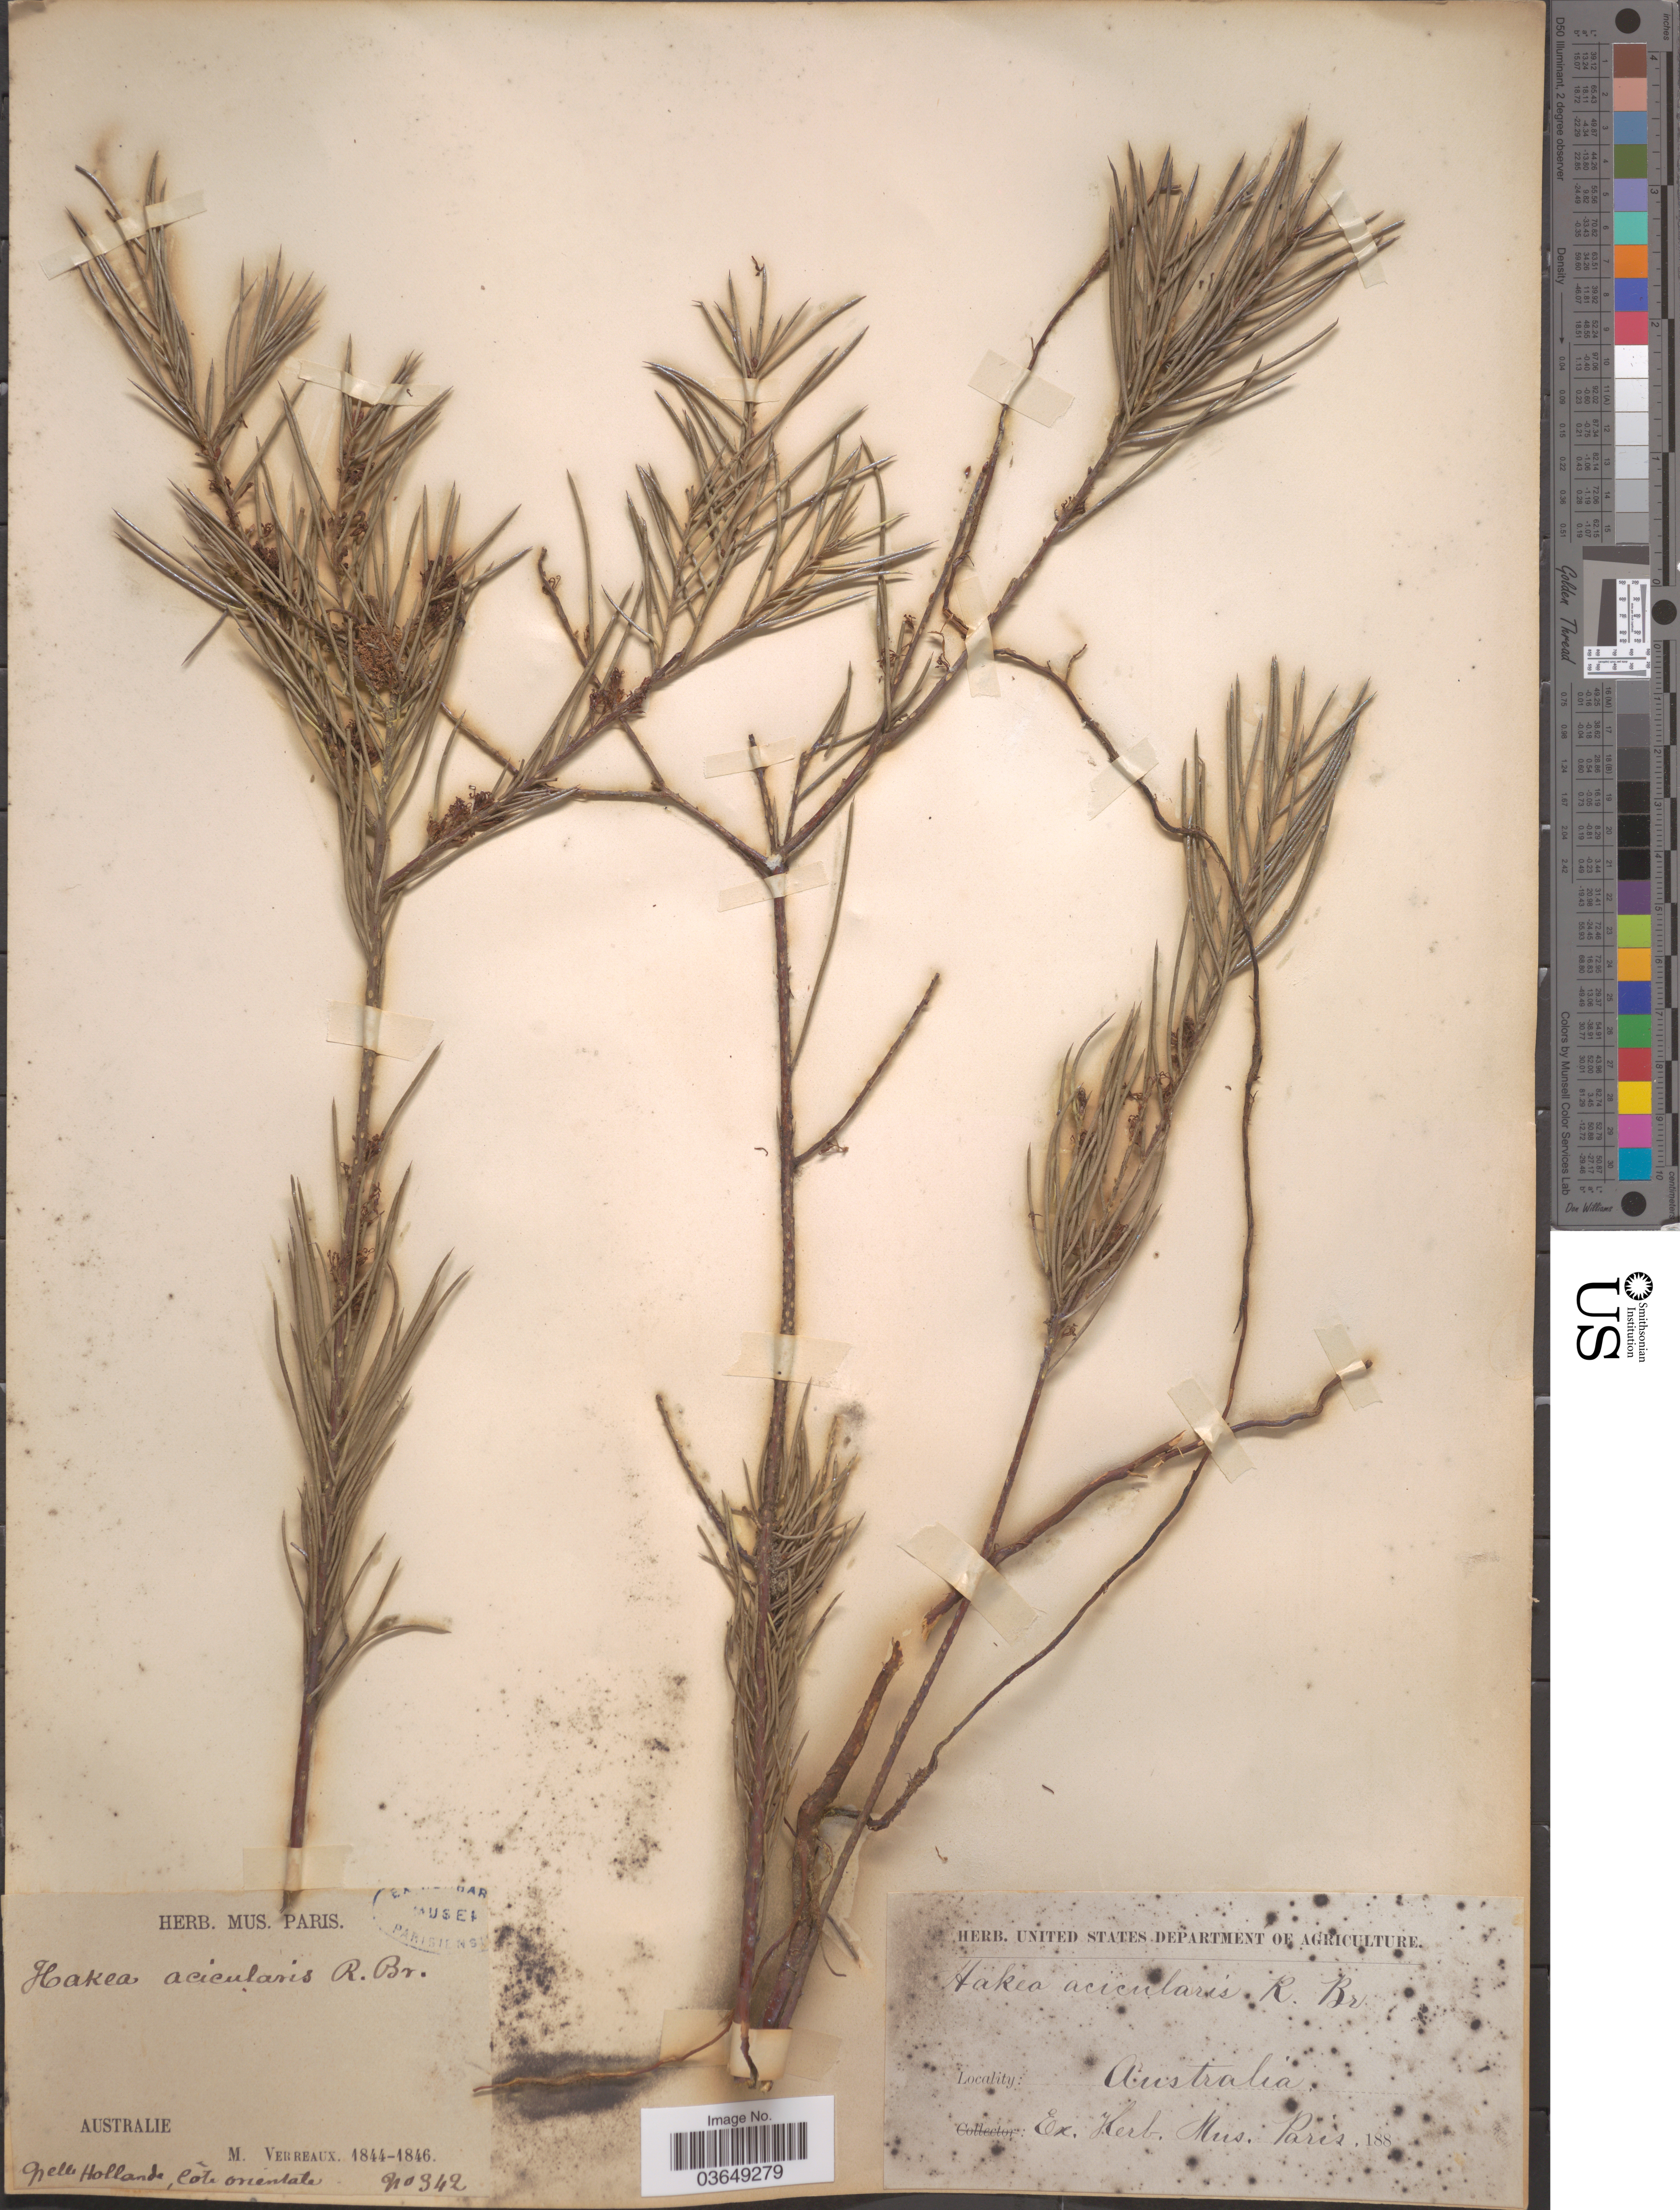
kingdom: Plantae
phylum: Tracheophyta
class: Magnoliopsida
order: Proteales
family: Proteaceae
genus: Hakea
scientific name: Hakea acicularis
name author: Knight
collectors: M. Verreaux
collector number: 342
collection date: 1844/1846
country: Australia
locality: Nelle Hollande, Côte orientale.